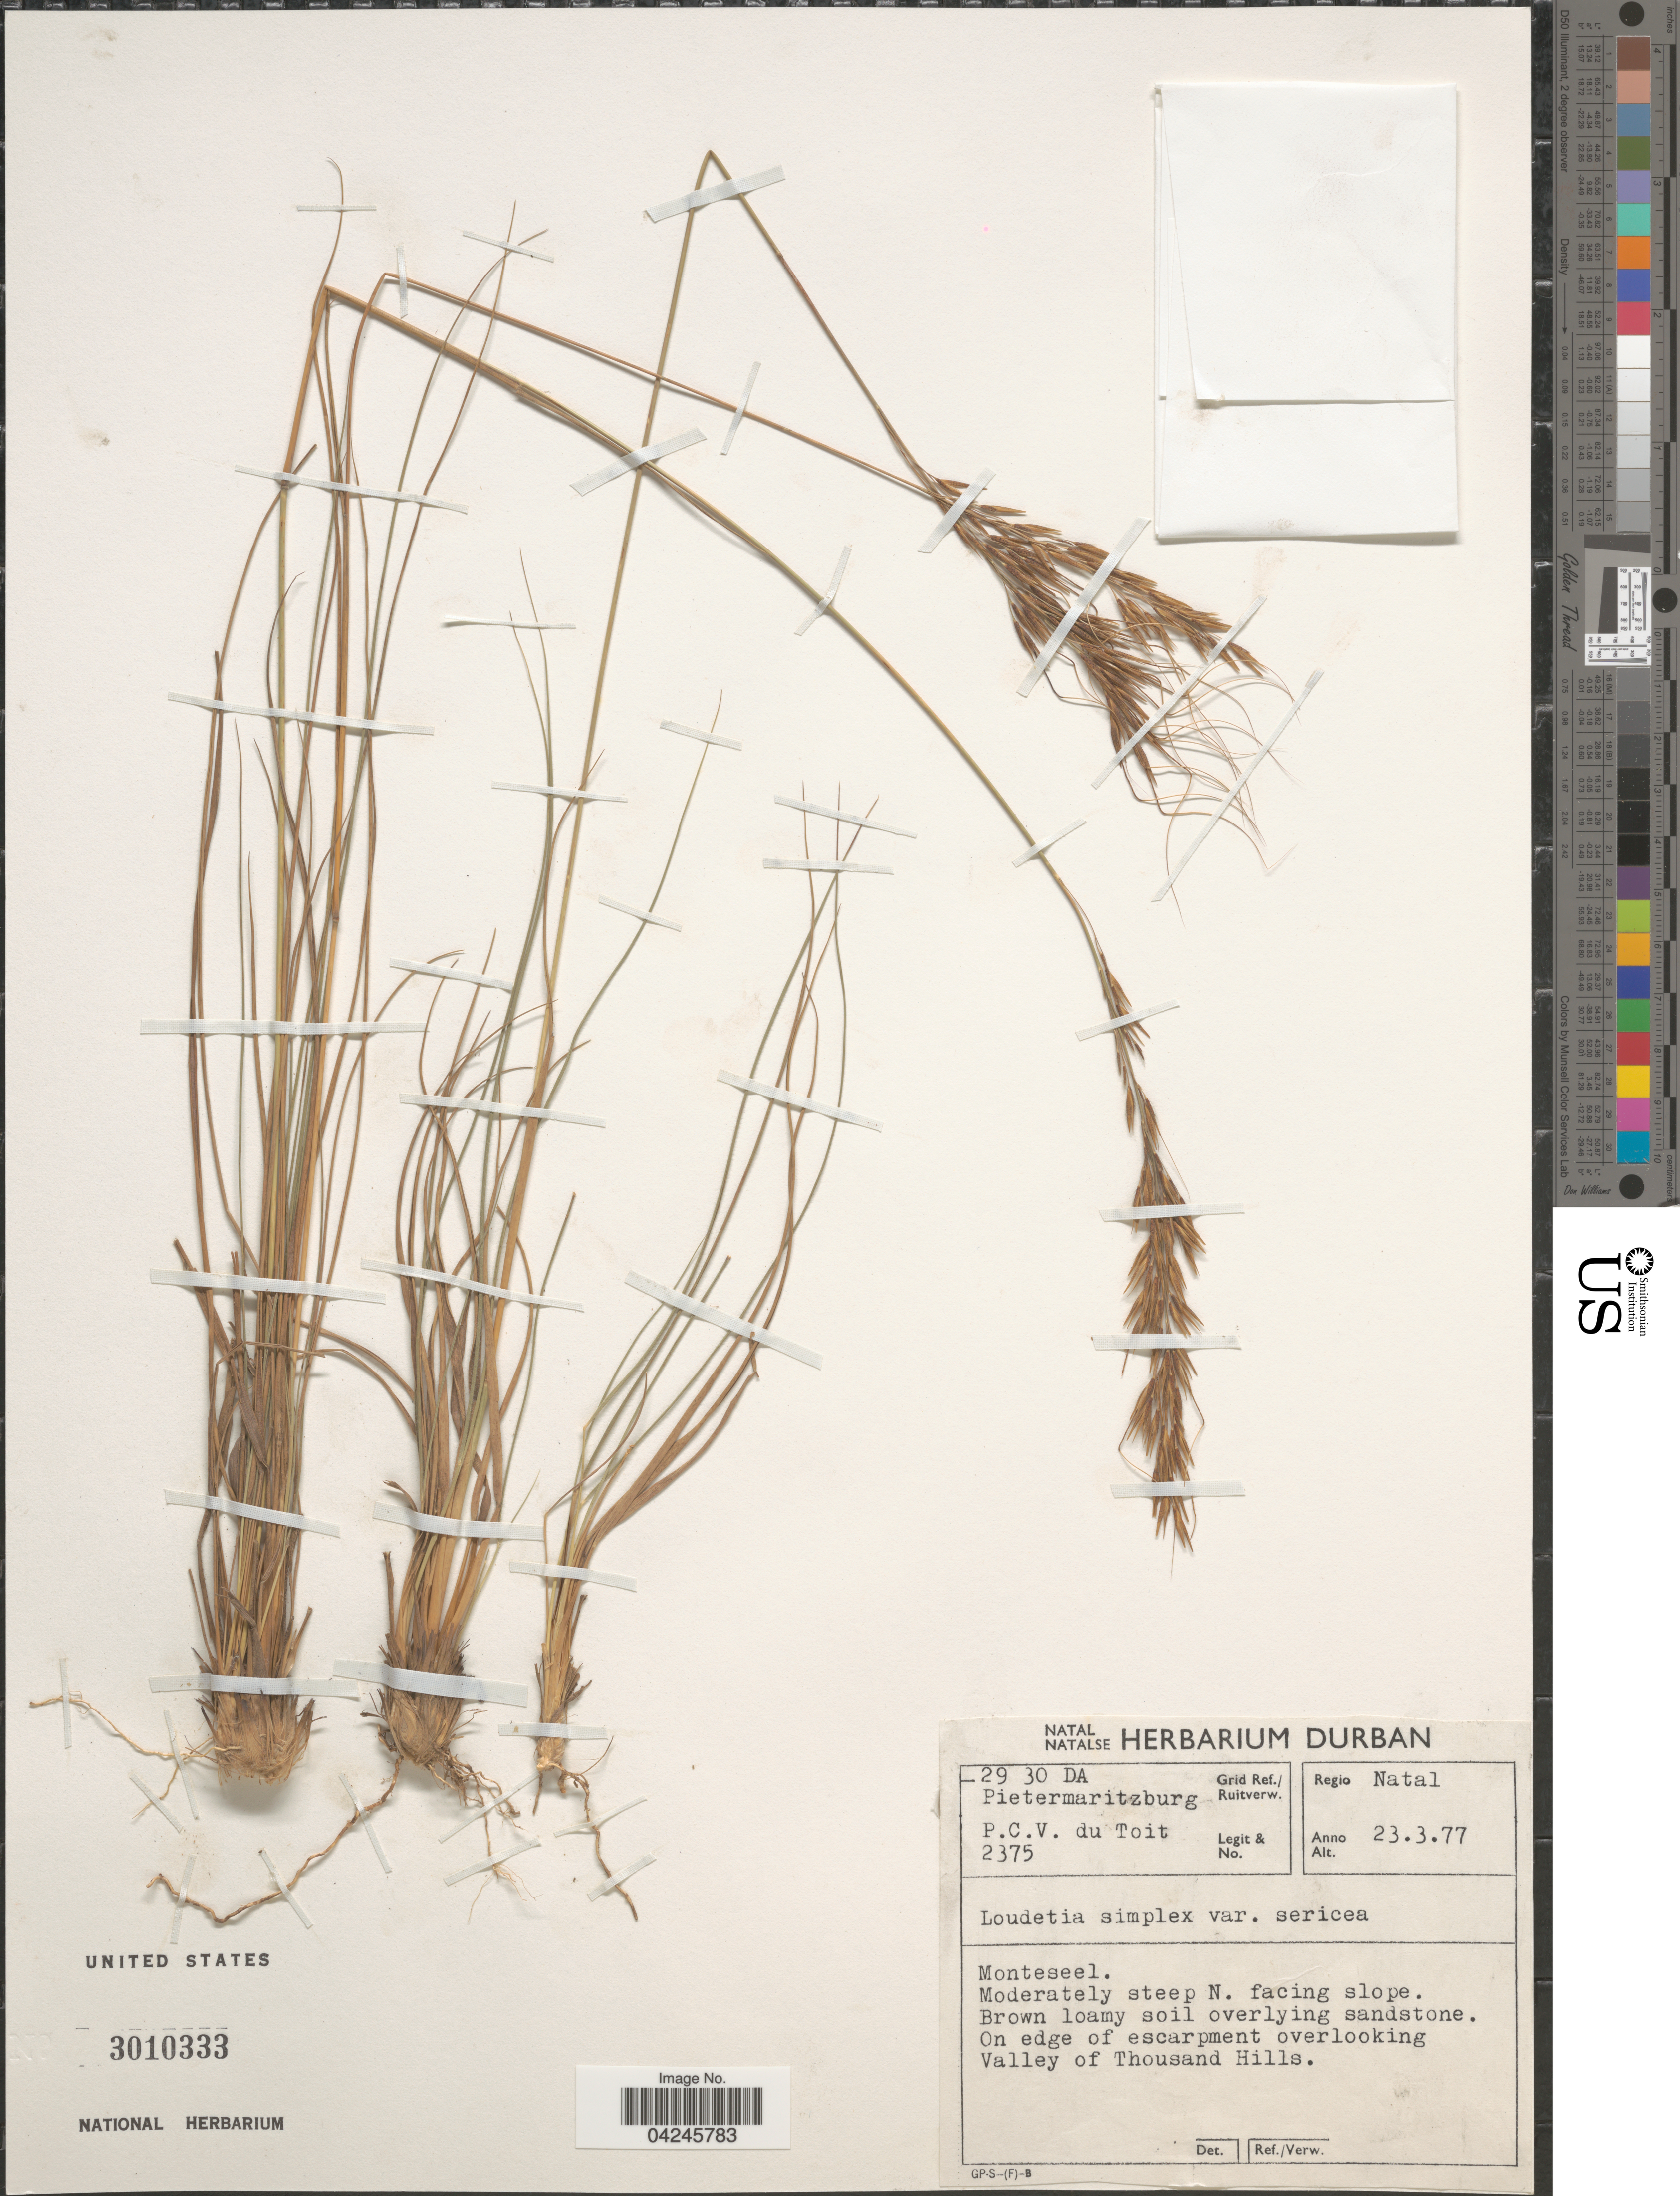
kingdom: Plantae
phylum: Tracheophyta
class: Liliopsida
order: Poales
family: Poaceae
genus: Loudetia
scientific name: Loudetia simplex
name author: (Nees) C.E. Hubb.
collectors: P. Du Toit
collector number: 2375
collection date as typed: Transcribed d/m/y: 23/3/77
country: South Africa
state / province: KwaZulu-Natal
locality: Grid Ref./ Ruitverw. 29 30 DA Pietermaritzburg. Regio Natal. Monteseel. Moderately steep N. facing slope. On edge of escarpment overlooking Valley of Thousand Hills.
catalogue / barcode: US 3010333